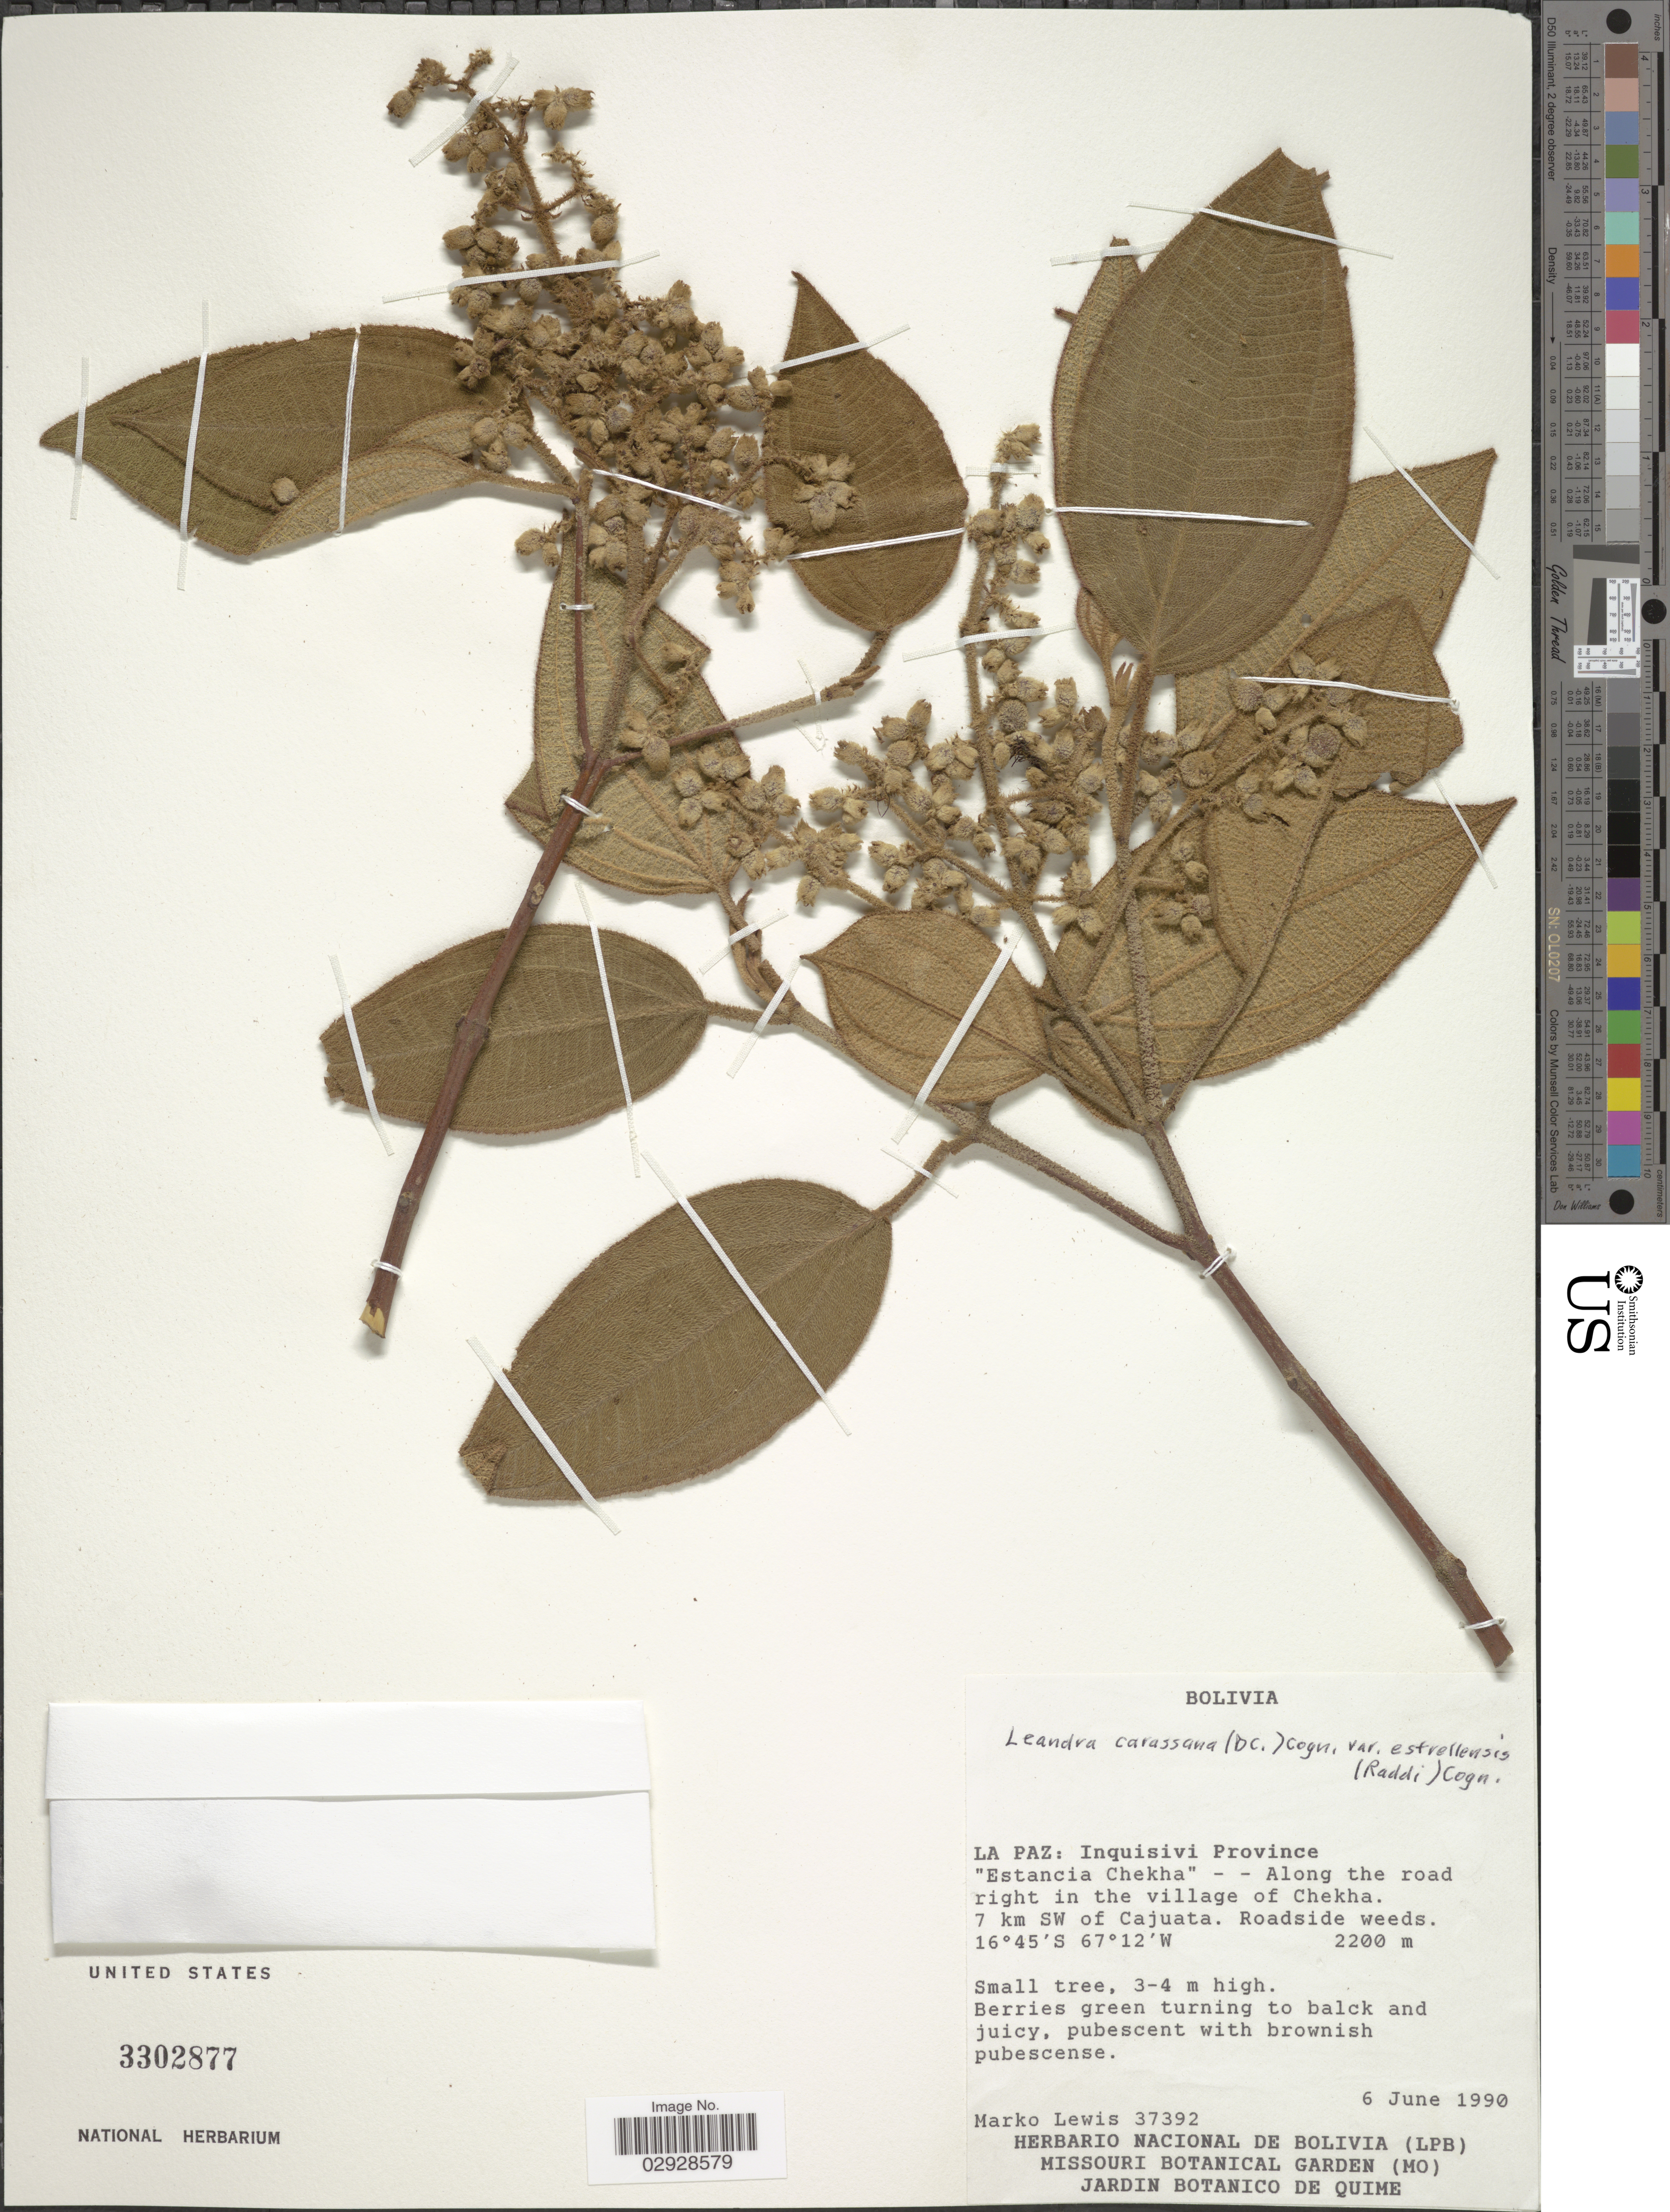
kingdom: Plantae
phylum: Tracheophyta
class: Magnoliopsida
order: Myrtales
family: Melastomataceae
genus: Leandra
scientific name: Leandra carassana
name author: (DC.) Cogn.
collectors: M. A. Lewis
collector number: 37392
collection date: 1990-06-06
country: Bolivia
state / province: La Paz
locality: Inquisivi Province. "Estancia Checkha" - - Along the road right in the village of Chekha. 7 km SW of Cajuata.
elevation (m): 2200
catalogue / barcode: US 3302877